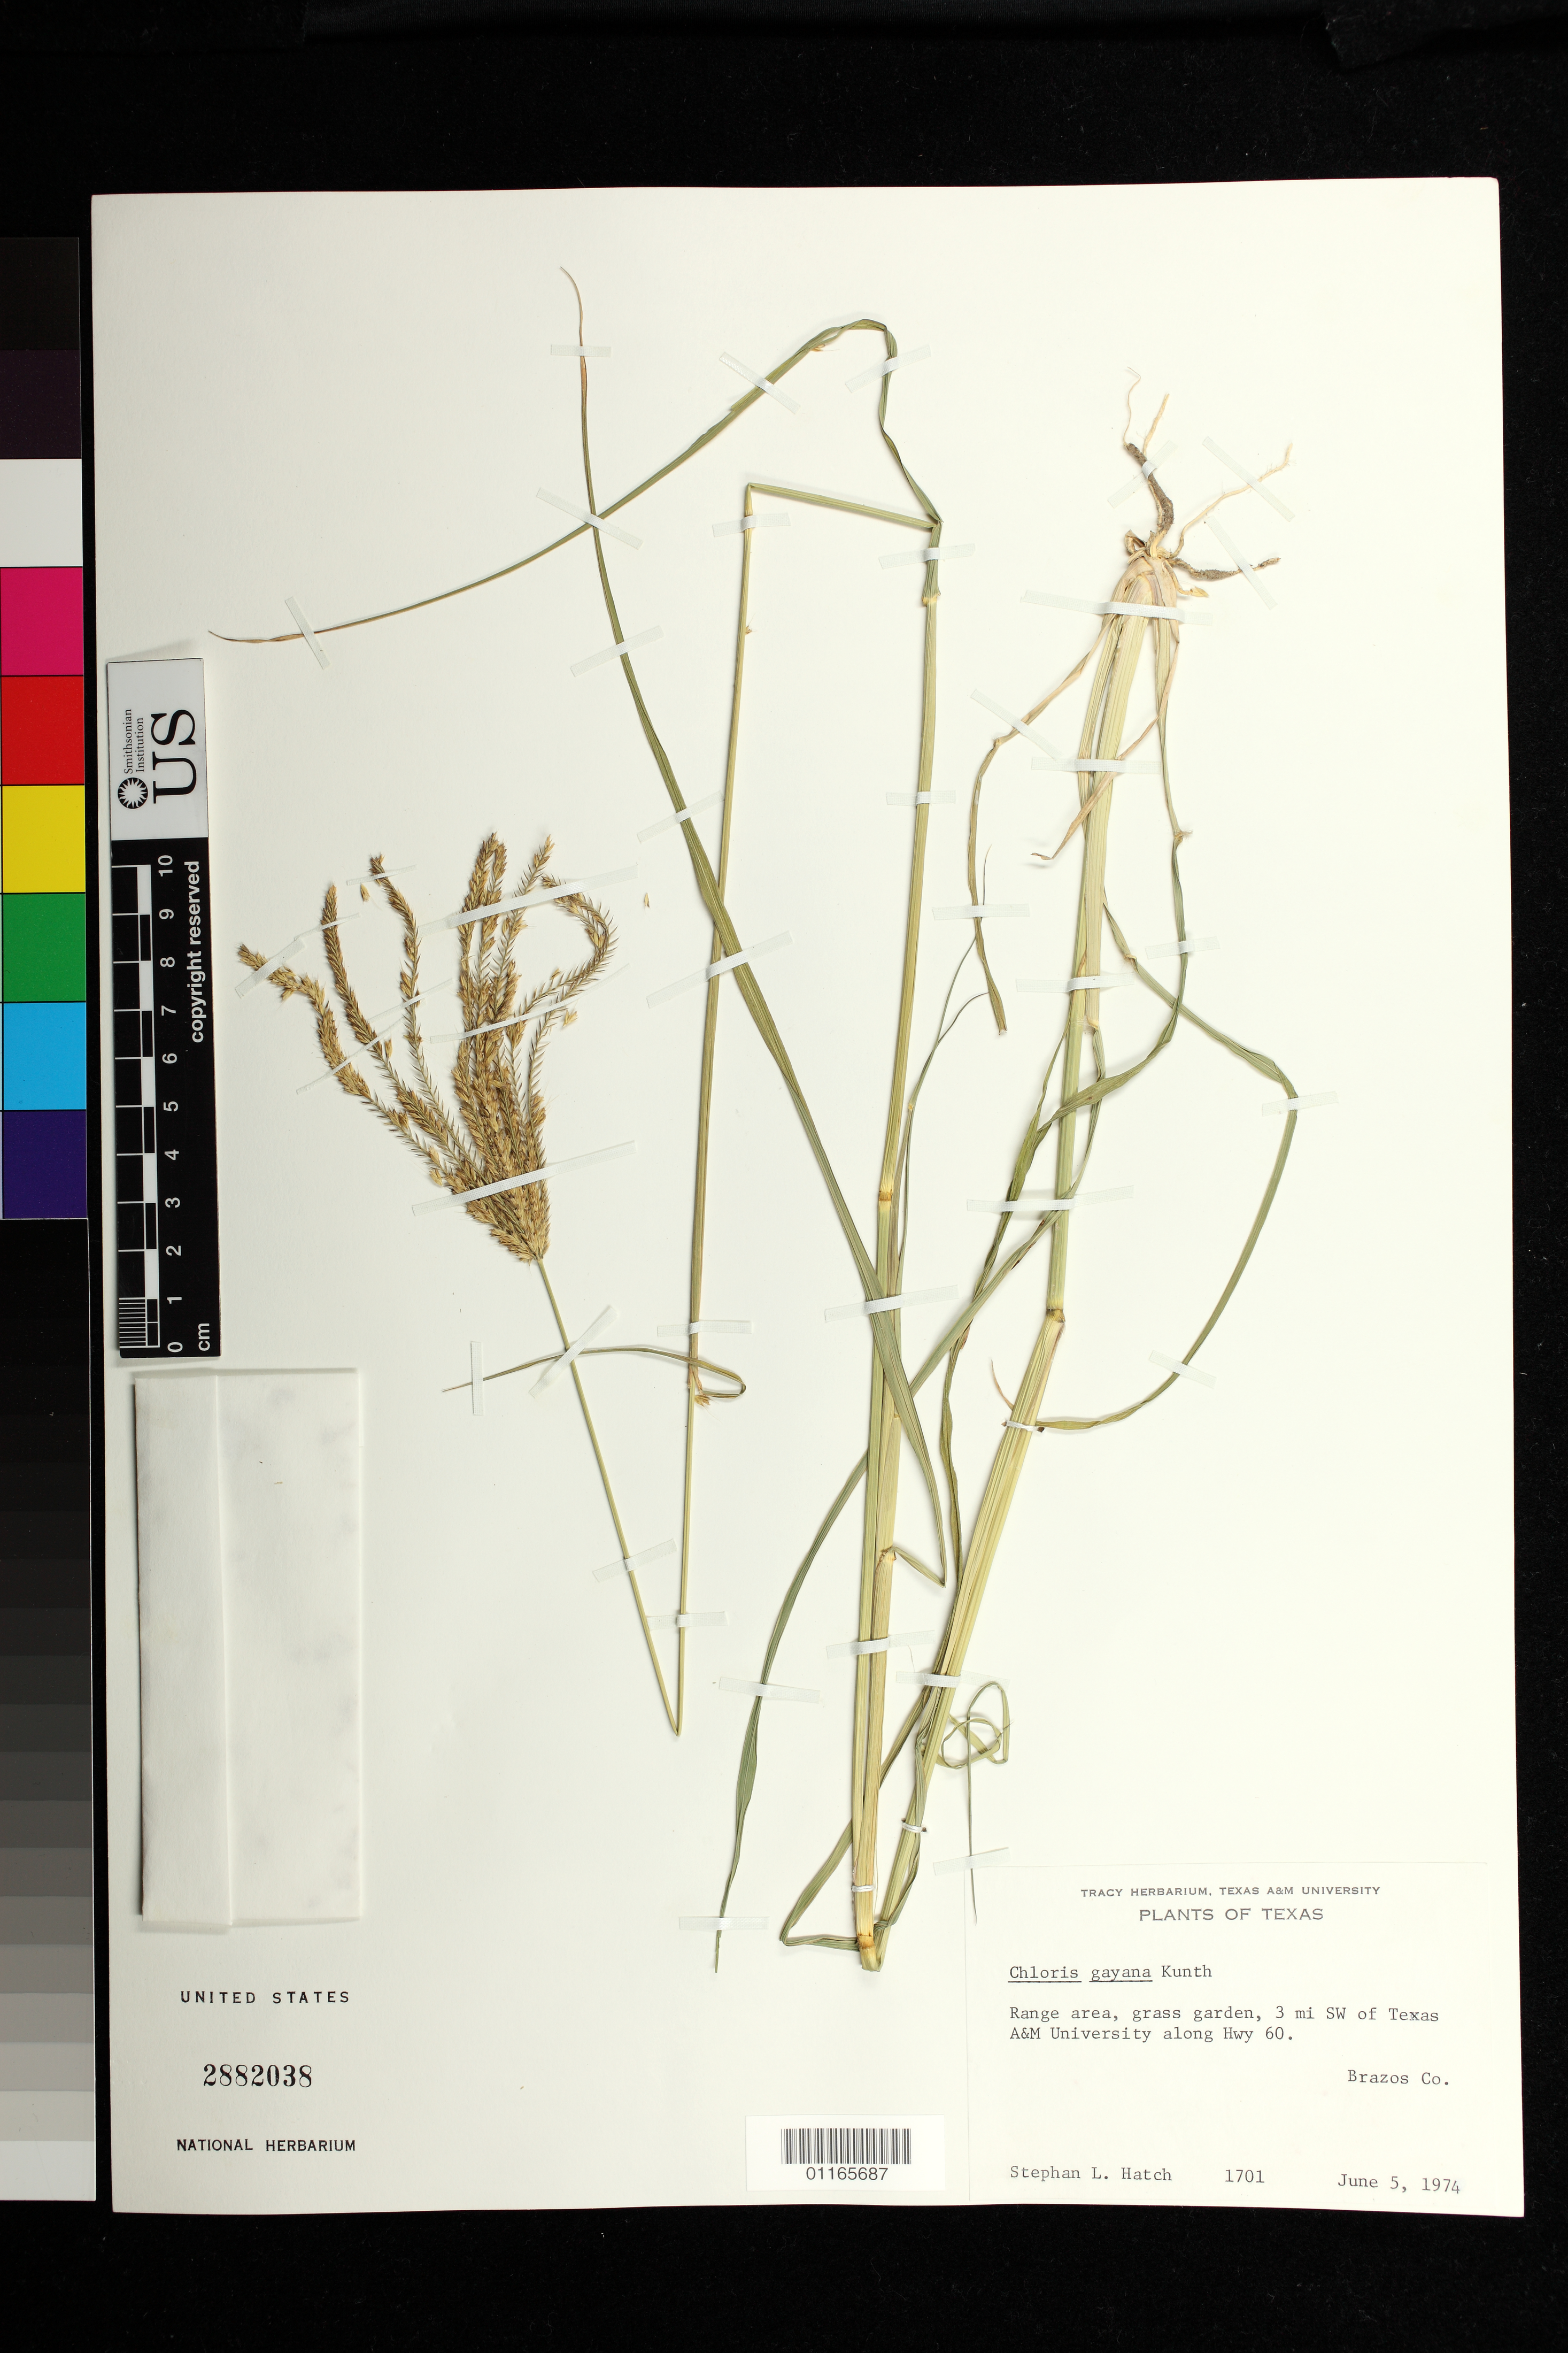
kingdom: Plantae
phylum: Tracheophyta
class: Liliopsida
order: Poales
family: Poaceae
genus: Chloris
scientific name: Chloris gayana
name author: Kunth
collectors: S. Hatch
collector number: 1701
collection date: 1974-06-05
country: United States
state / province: Texas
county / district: Brazos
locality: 3 mi SW of Texas A&M University along Hwy 60.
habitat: Range area, grass garden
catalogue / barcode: US 2882038